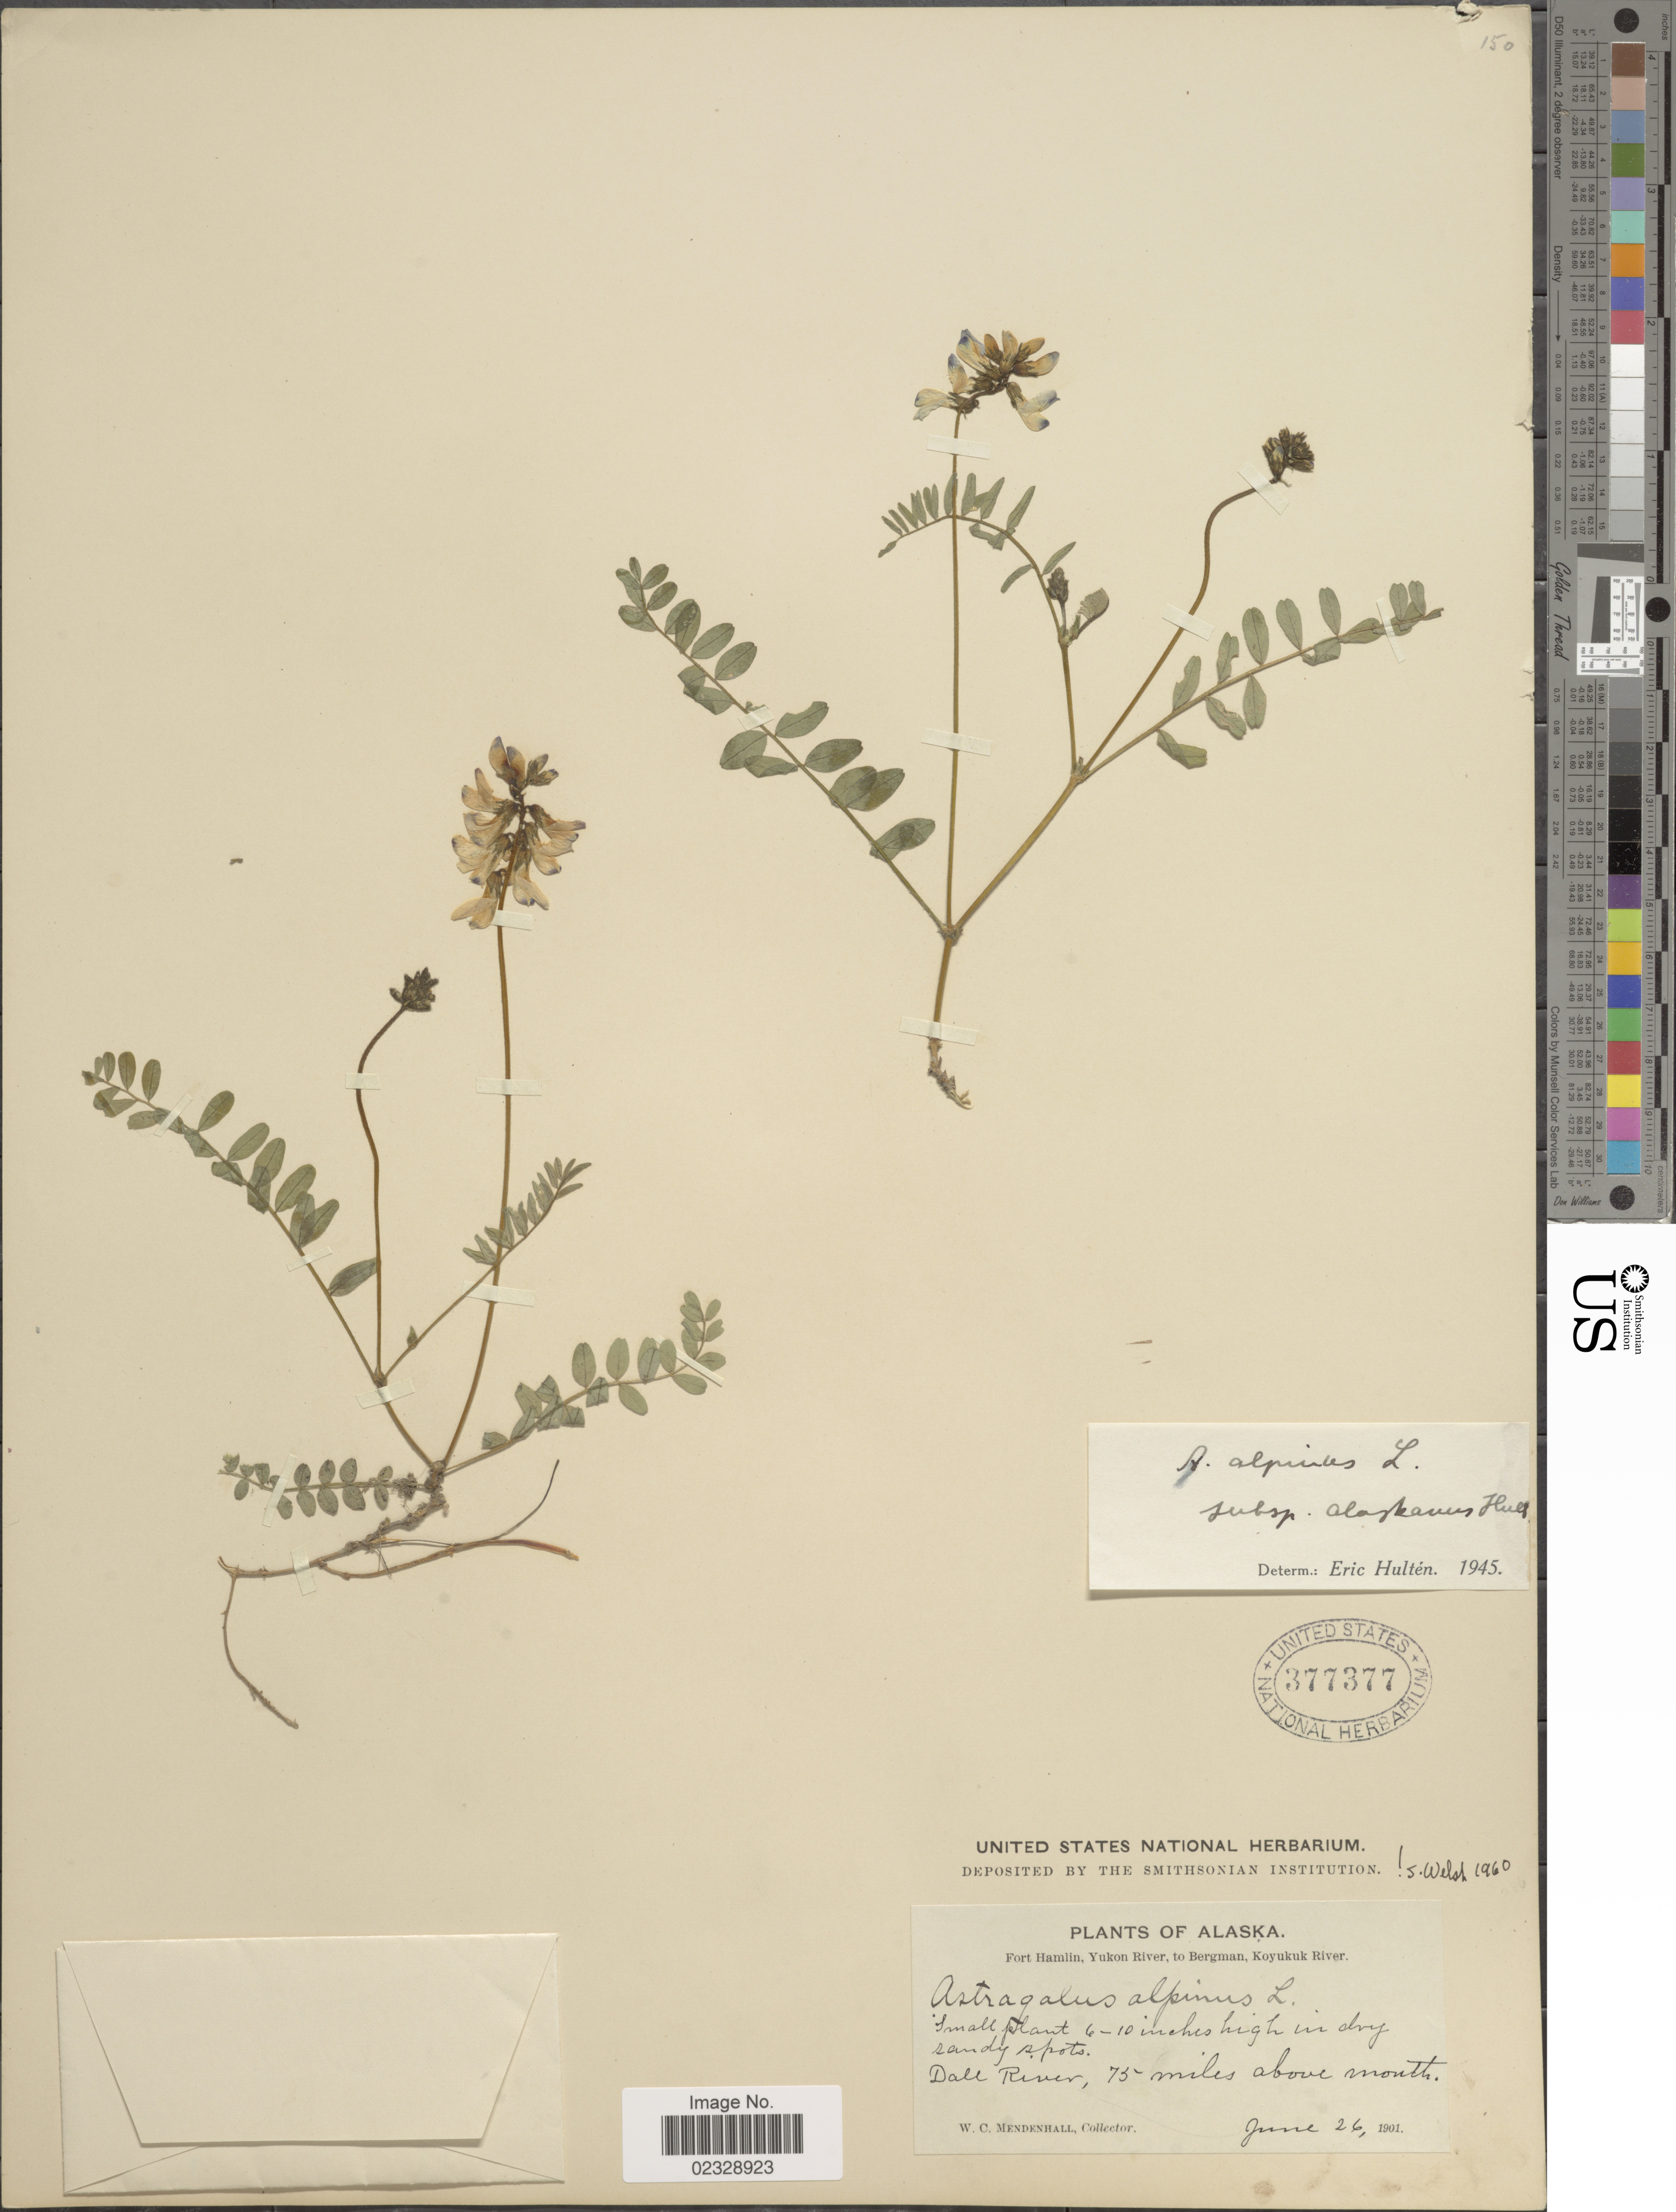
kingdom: Plantae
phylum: Tracheophyta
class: Magnoliopsida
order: Fabales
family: Fabaceae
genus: Astragalus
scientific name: Astragalus alpinus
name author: L.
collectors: W. Mendenhall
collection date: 1901-06-26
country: United States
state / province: Alaska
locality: Fort Hamlin, Yukon River, to Bergman, Koyukuk River, Dale River, 75 miles above mouth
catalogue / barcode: US 377377